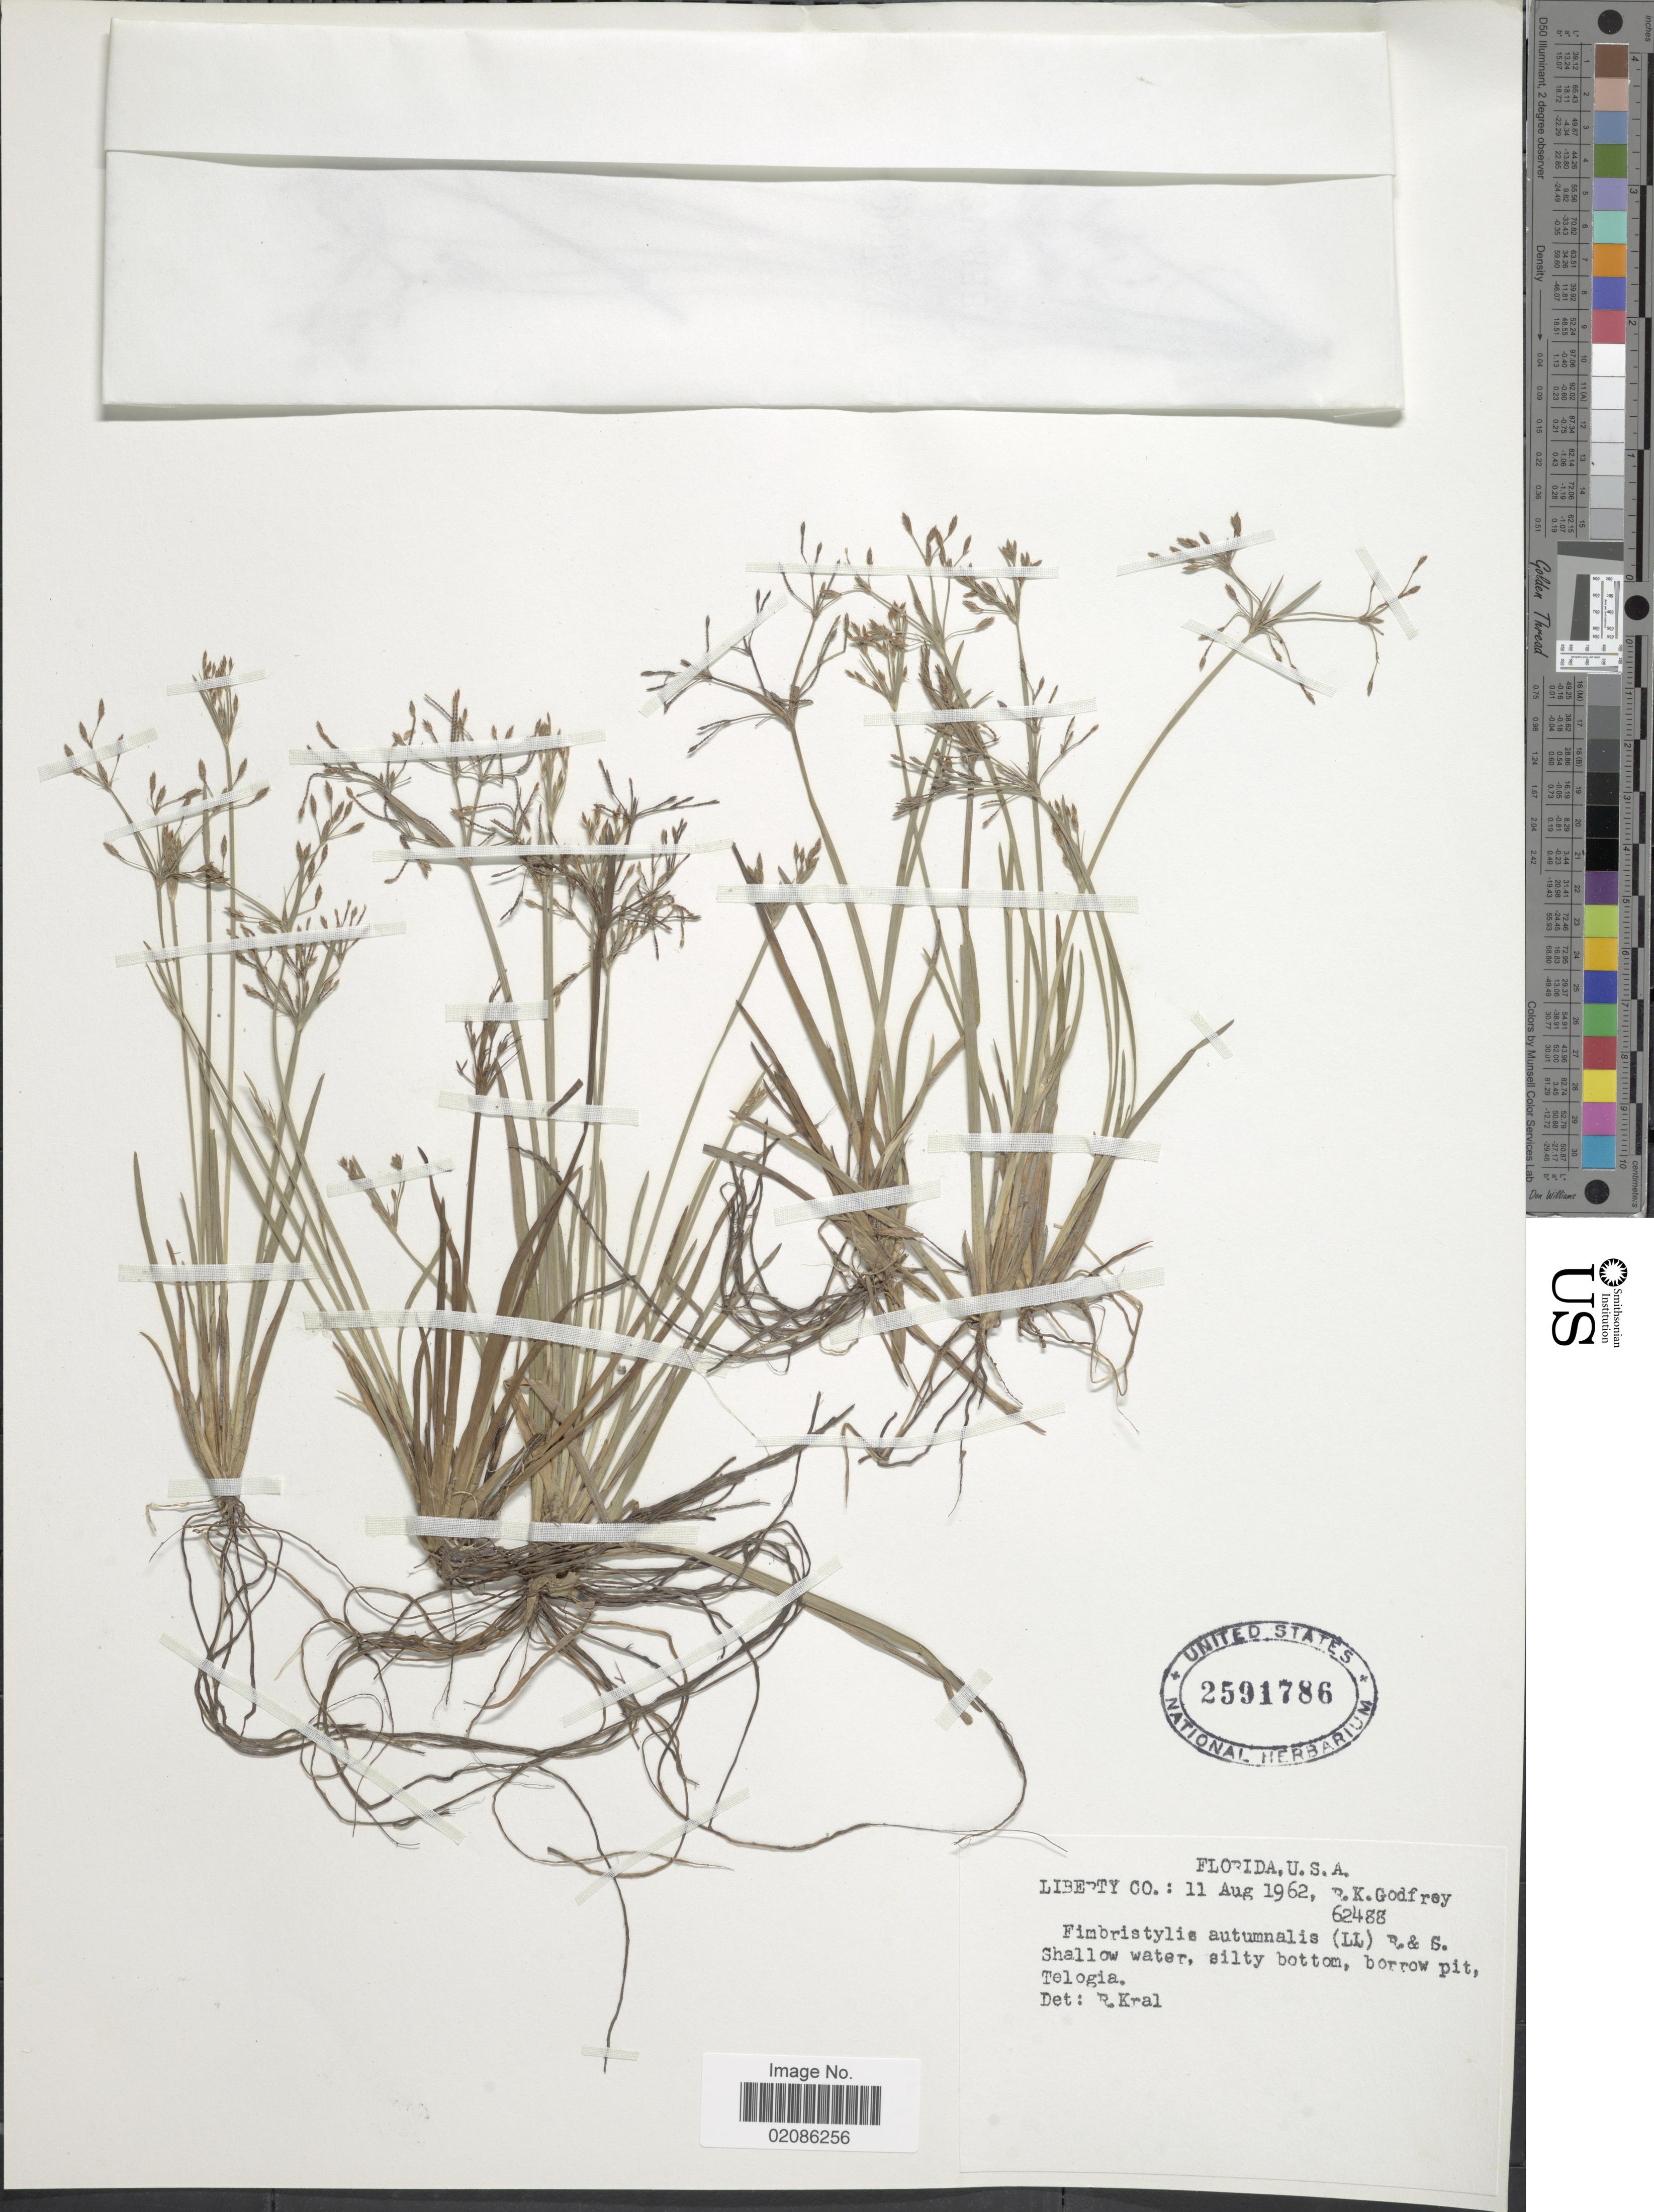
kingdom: Plantae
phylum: Tracheophyta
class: Liliopsida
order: Poales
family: Cyperaceae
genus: Fimbristylis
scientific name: Fimbristylis autumnalis (L.) Roem. & Schult.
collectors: R. Kral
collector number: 62488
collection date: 1962-08-11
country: United States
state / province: Florida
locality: Liberty Co: Shallow water, silty bottom, borrow pit, Telogia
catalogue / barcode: US 2591786